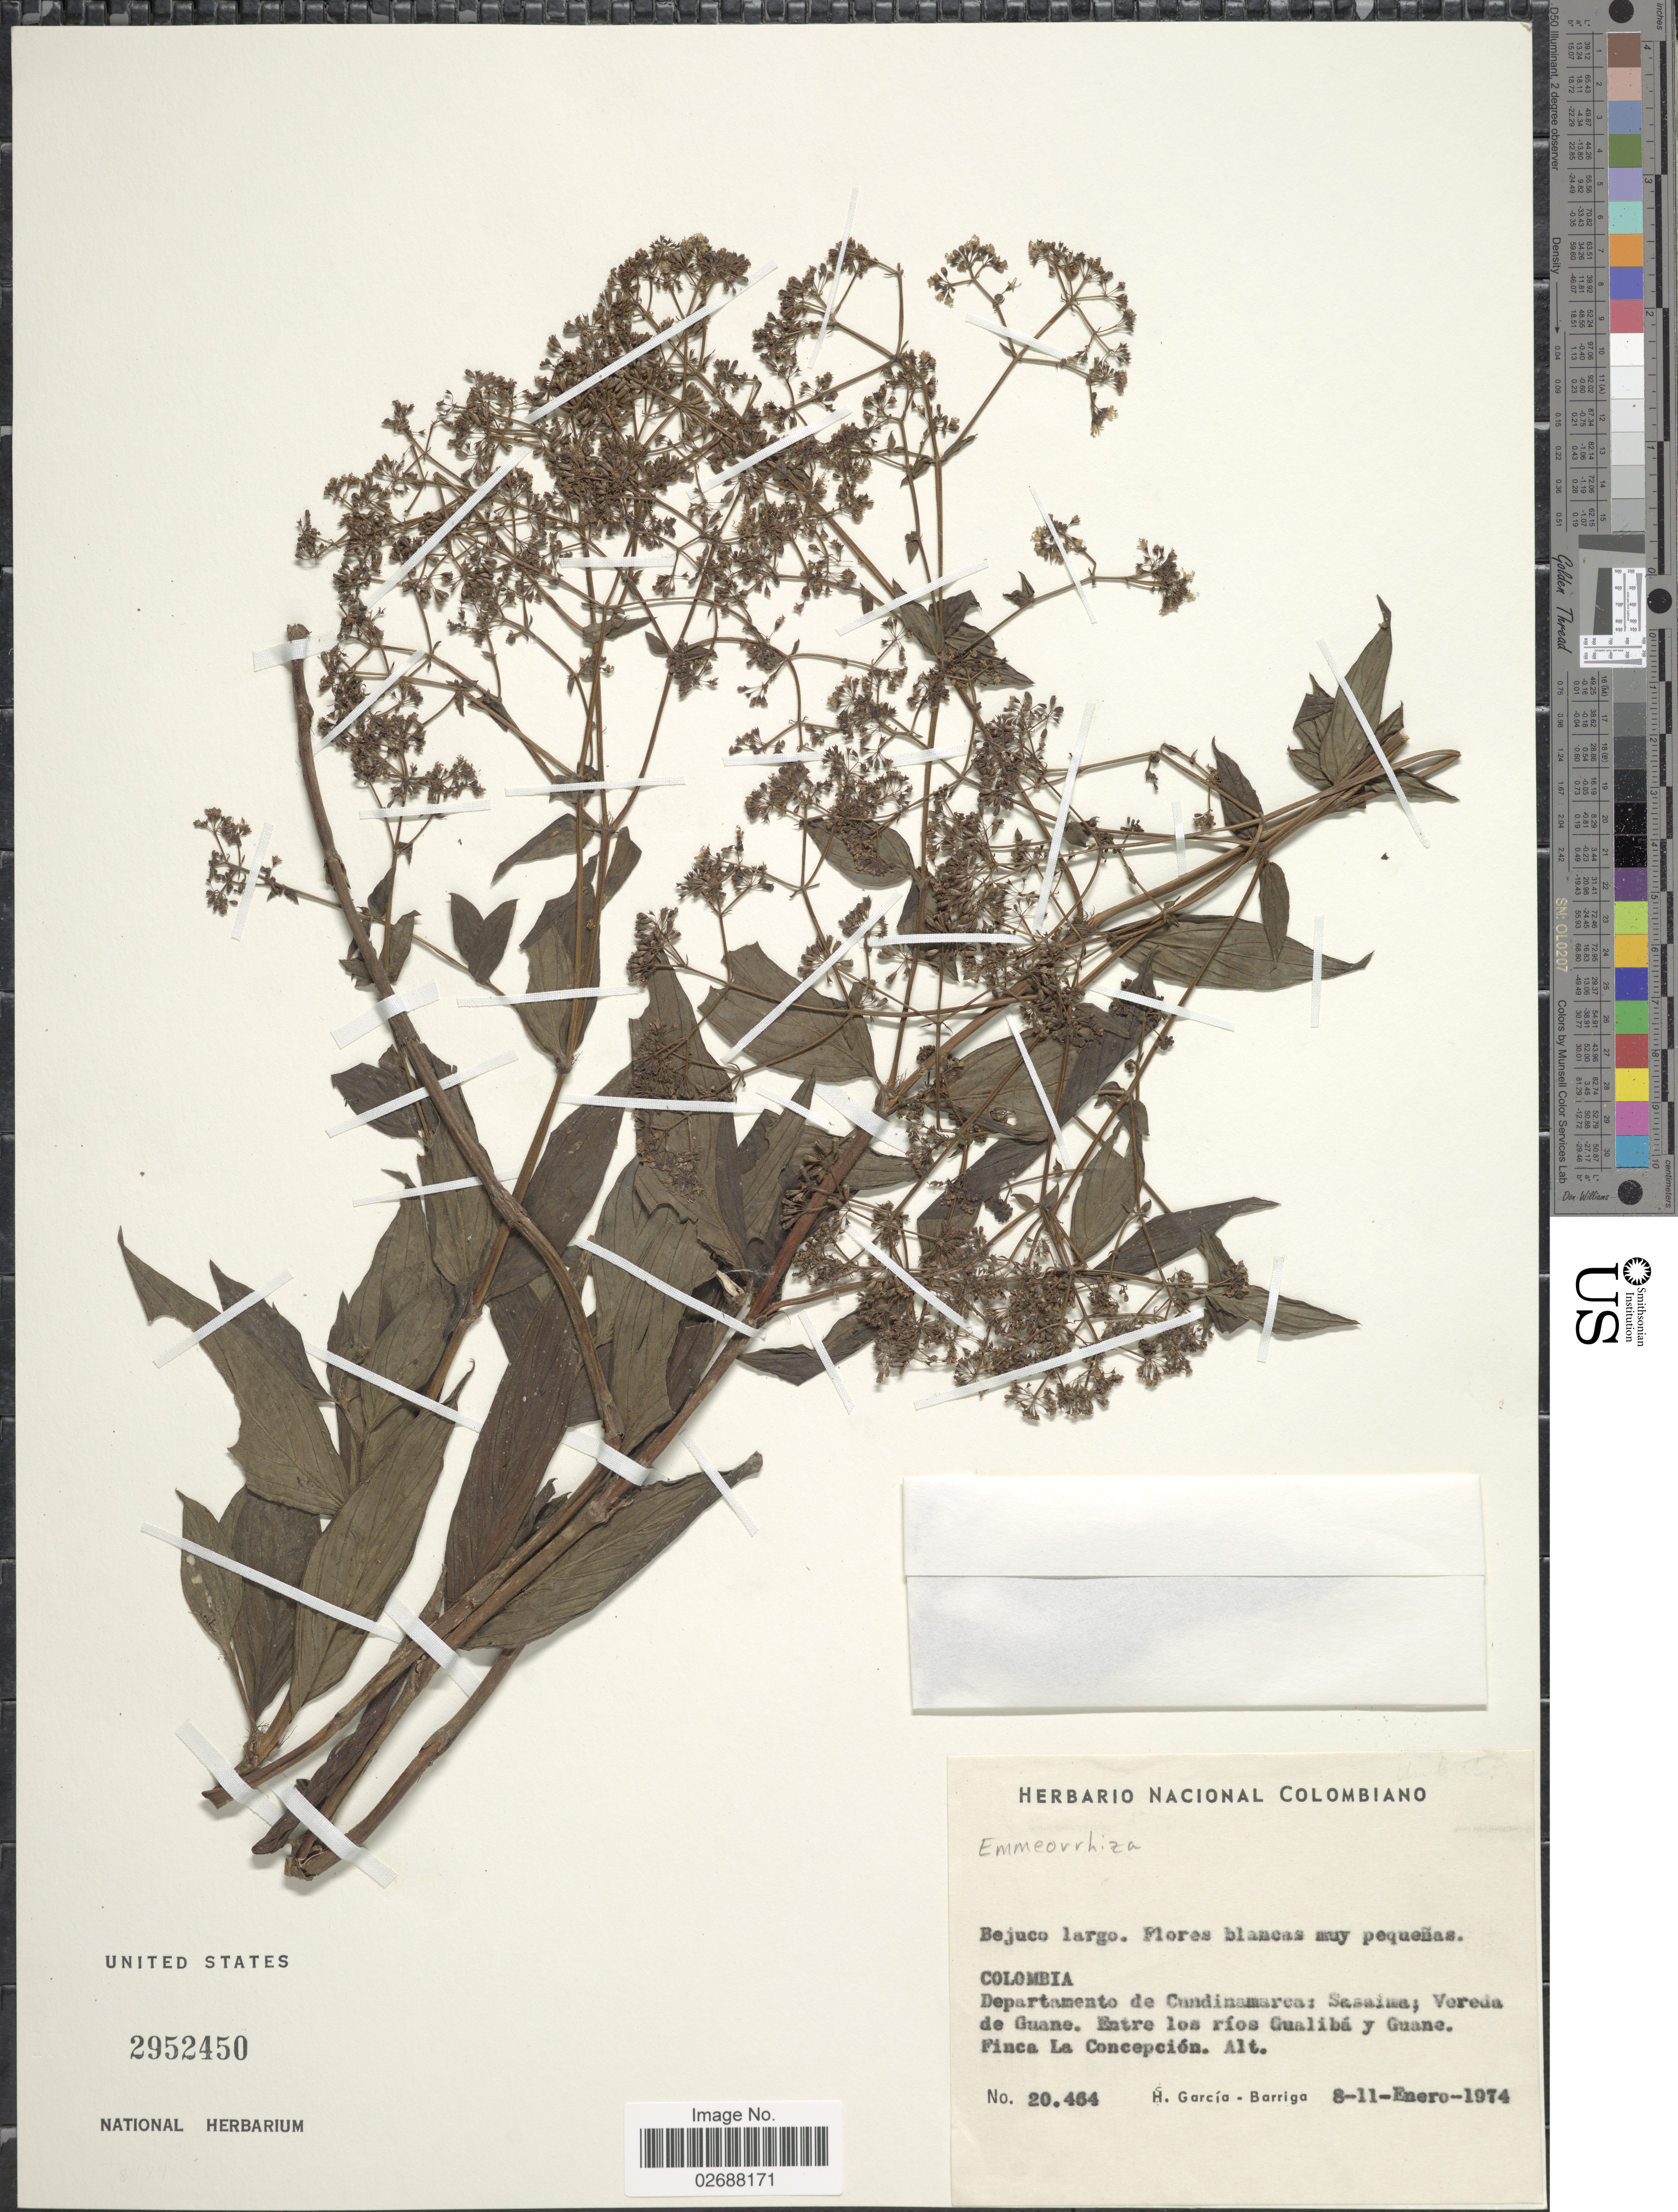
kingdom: Plantae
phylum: Tracheophyta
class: Magnoliopsida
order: Gentianales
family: Rubiaceae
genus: Emmeorhiza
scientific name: Emmeorhiza umbellata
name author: (Spreng.) K. Schum.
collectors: H. García Barriga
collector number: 20464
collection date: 1974-01-08/1974-01-11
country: Colombia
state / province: Cundinamarca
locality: Sasaima; Vereda de Guane. Entre los rios Gualiba y Guane. Finca La Concepcion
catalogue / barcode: US 2952450